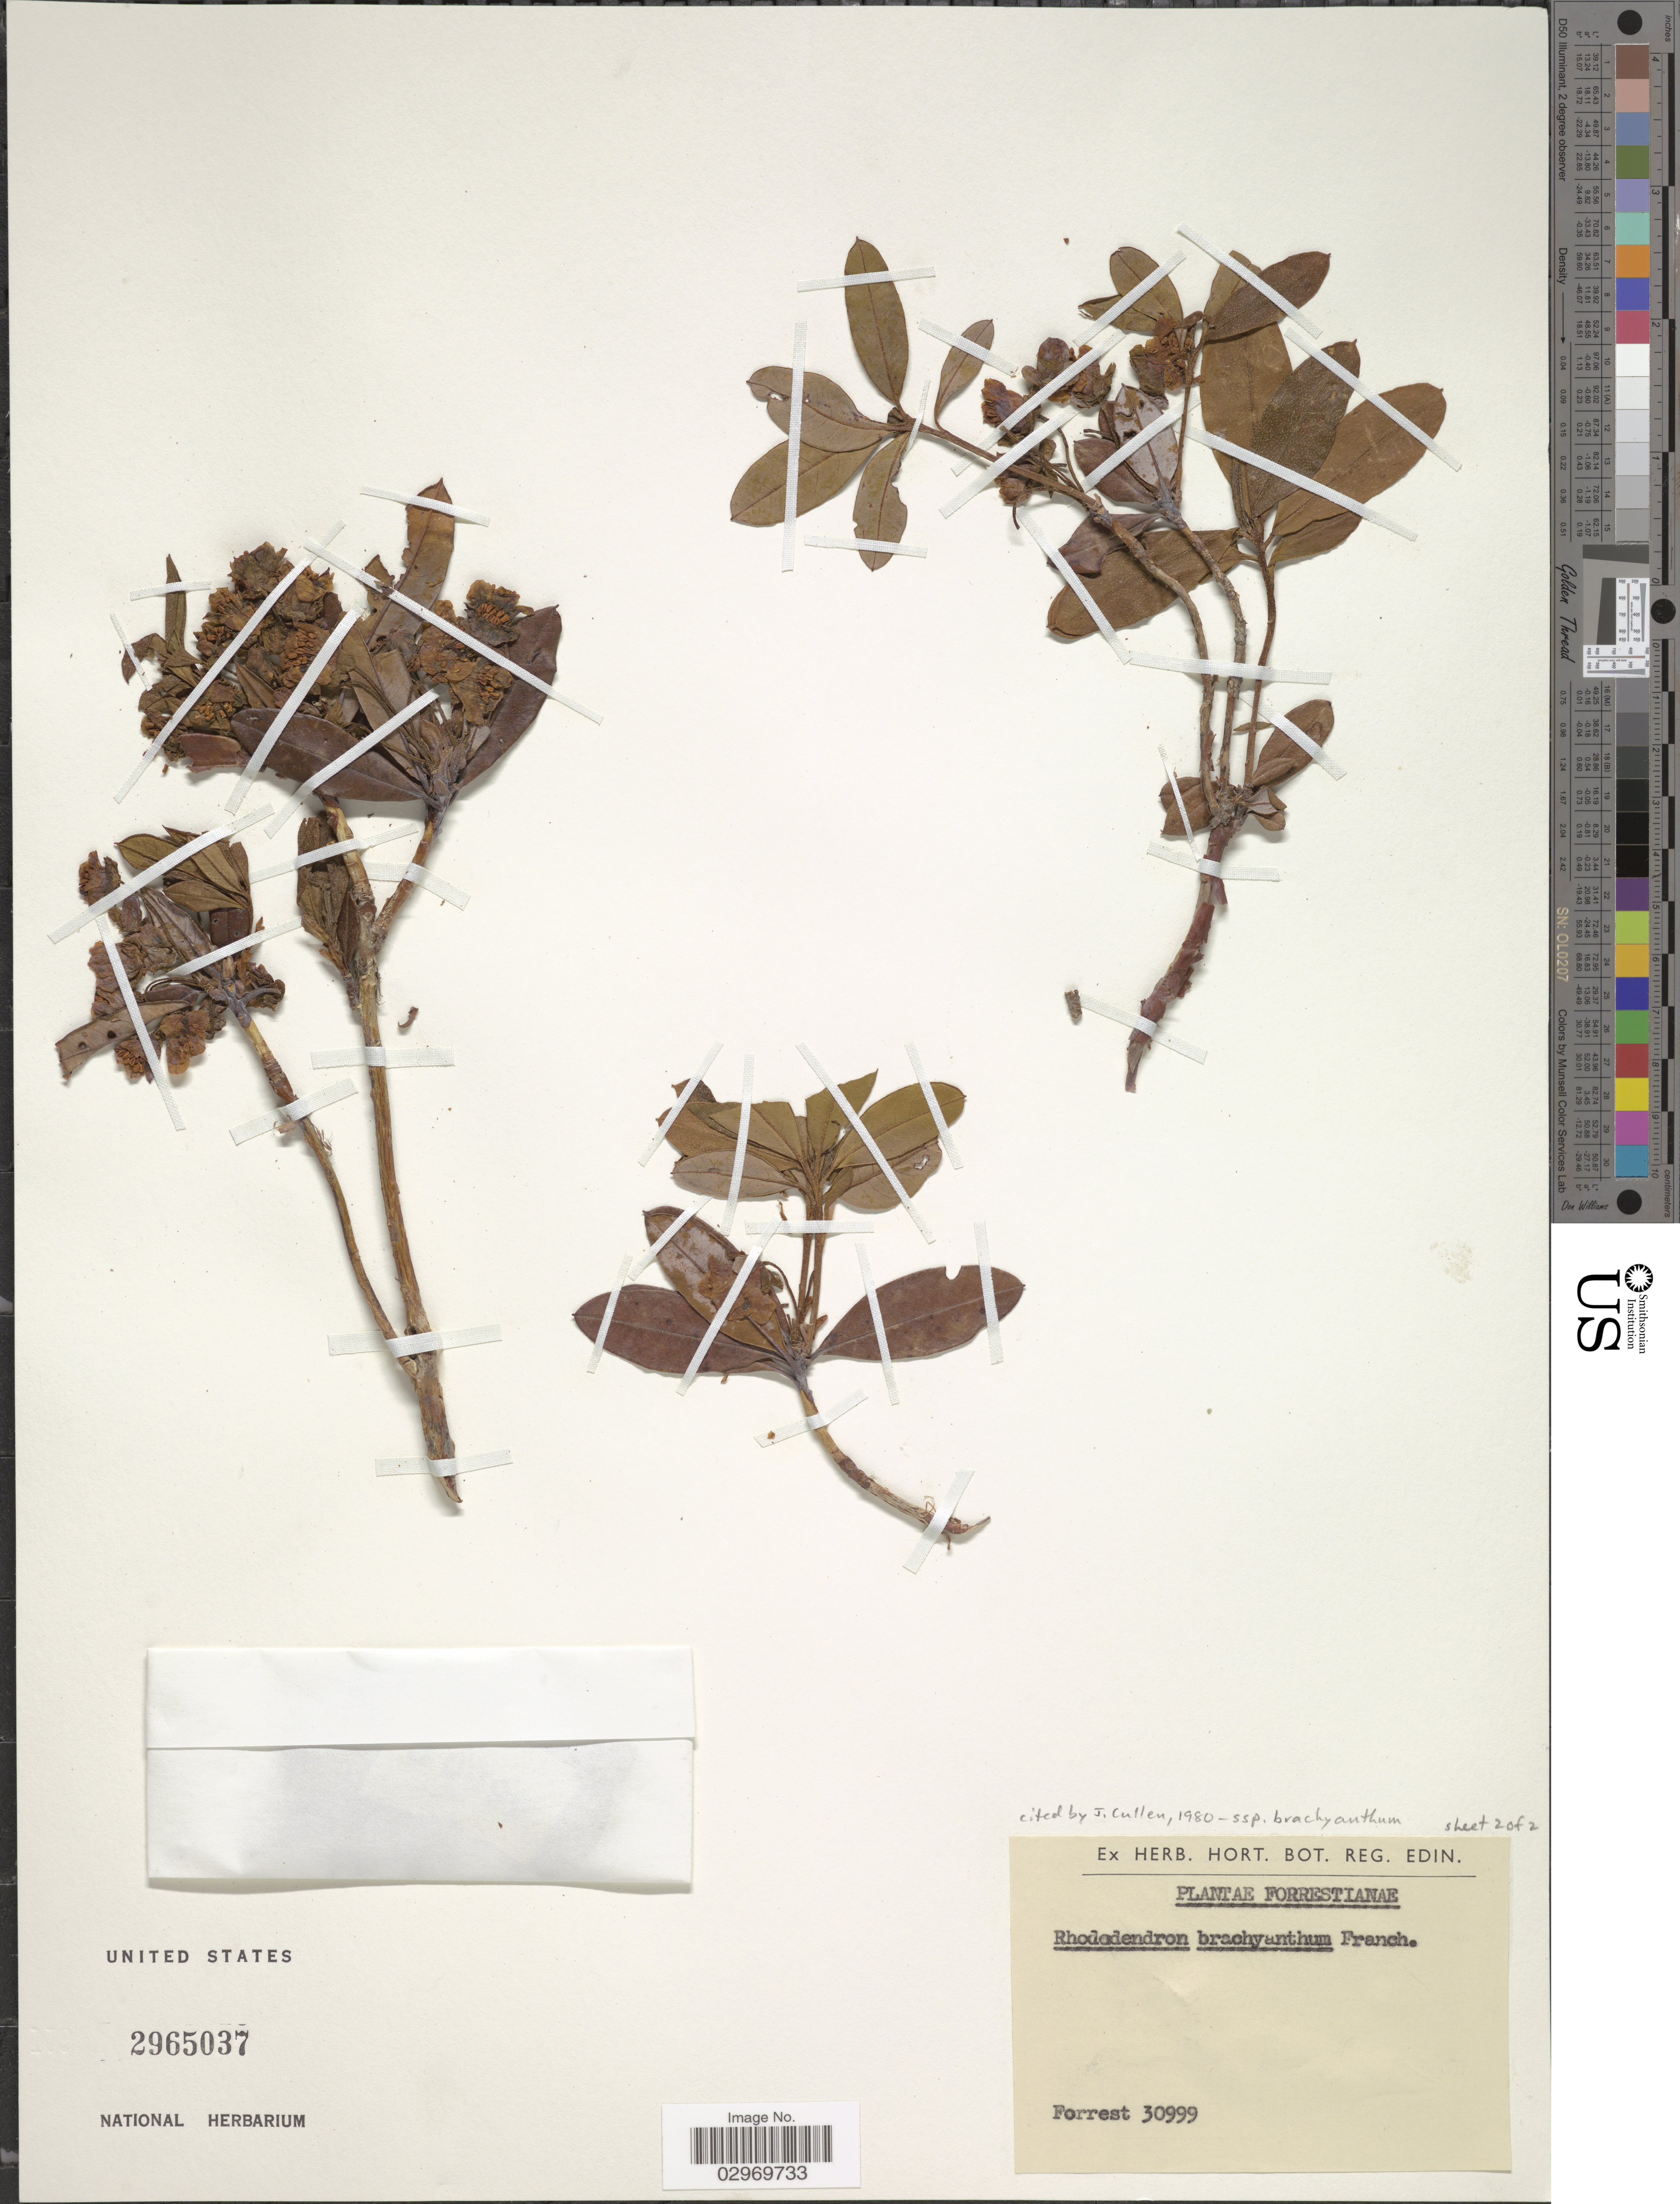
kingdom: Plantae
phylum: Tracheophyta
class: Magnoliopsida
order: Ericales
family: Ericaceae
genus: Rhododendron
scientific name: Rhododendron brachyanthum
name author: Franch.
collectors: -. Forrest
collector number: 30999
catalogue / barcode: US 2965037